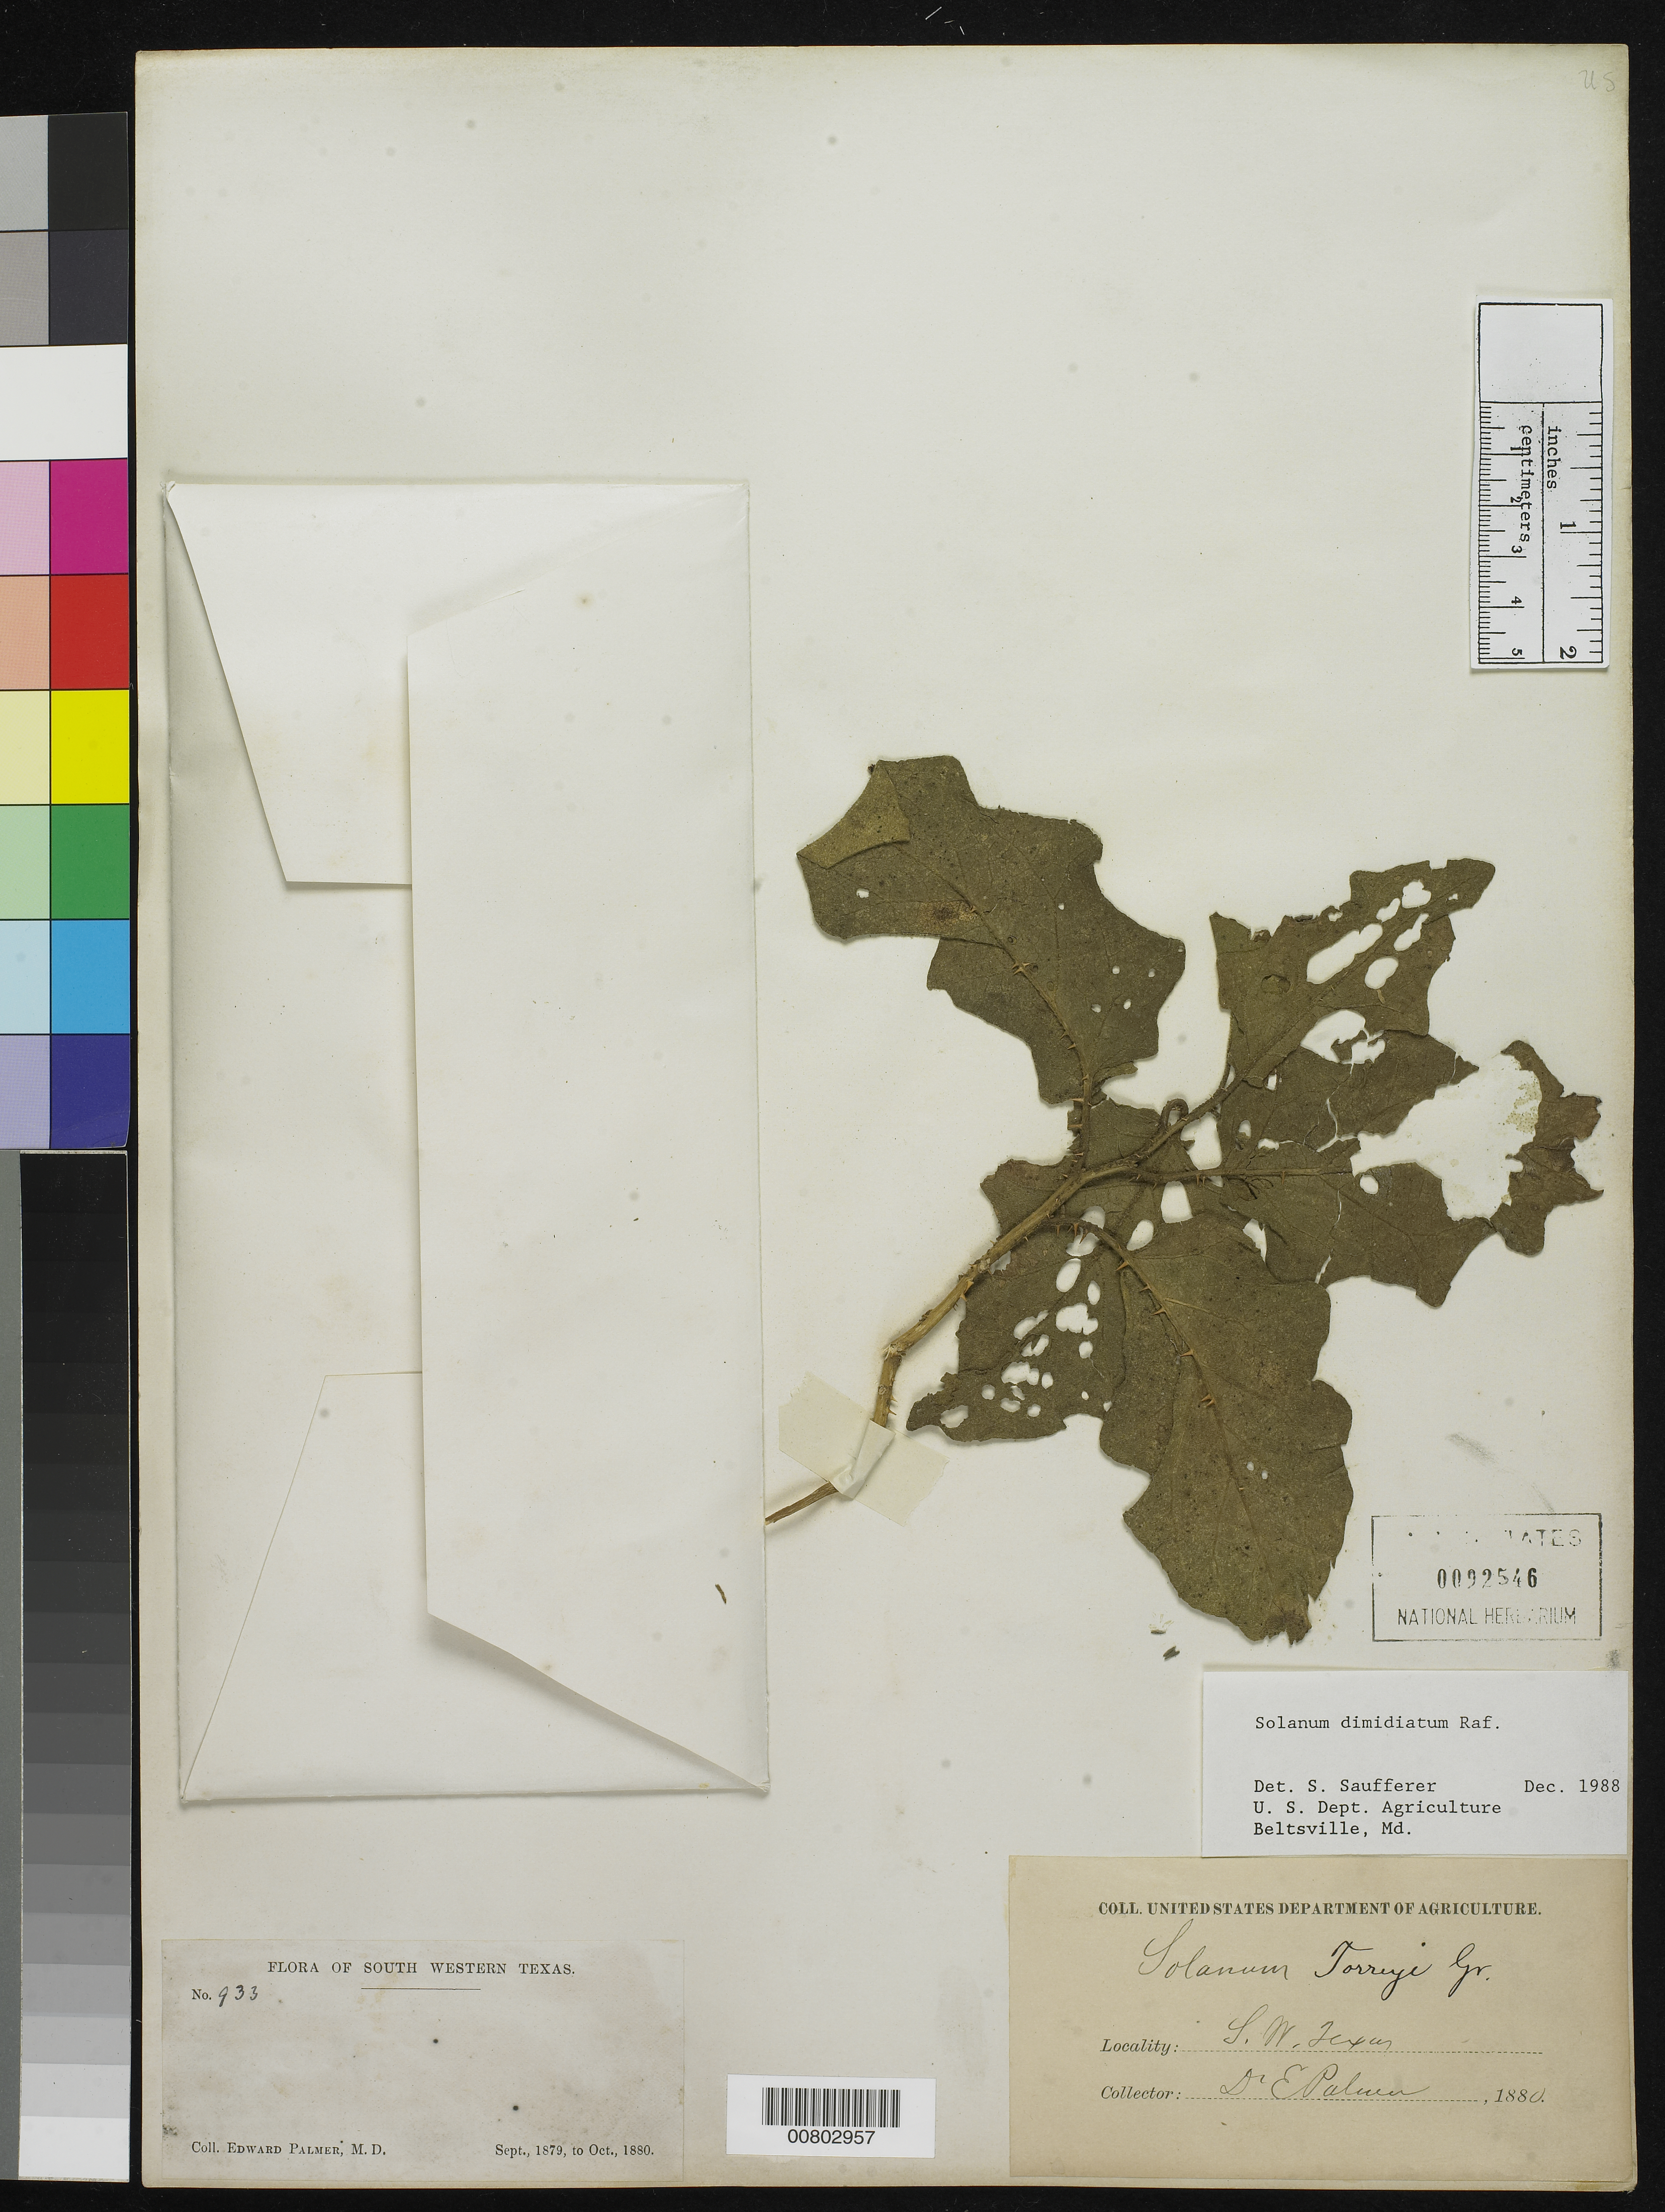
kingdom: Plantae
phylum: Tracheophyta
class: Magnoliopsida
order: Solanales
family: Solanaceae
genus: Solanum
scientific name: Solanum dimidiatum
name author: Raf.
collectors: E. Palmer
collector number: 933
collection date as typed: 1880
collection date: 1880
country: United States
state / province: Texas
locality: SW Texas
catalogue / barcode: US 92546